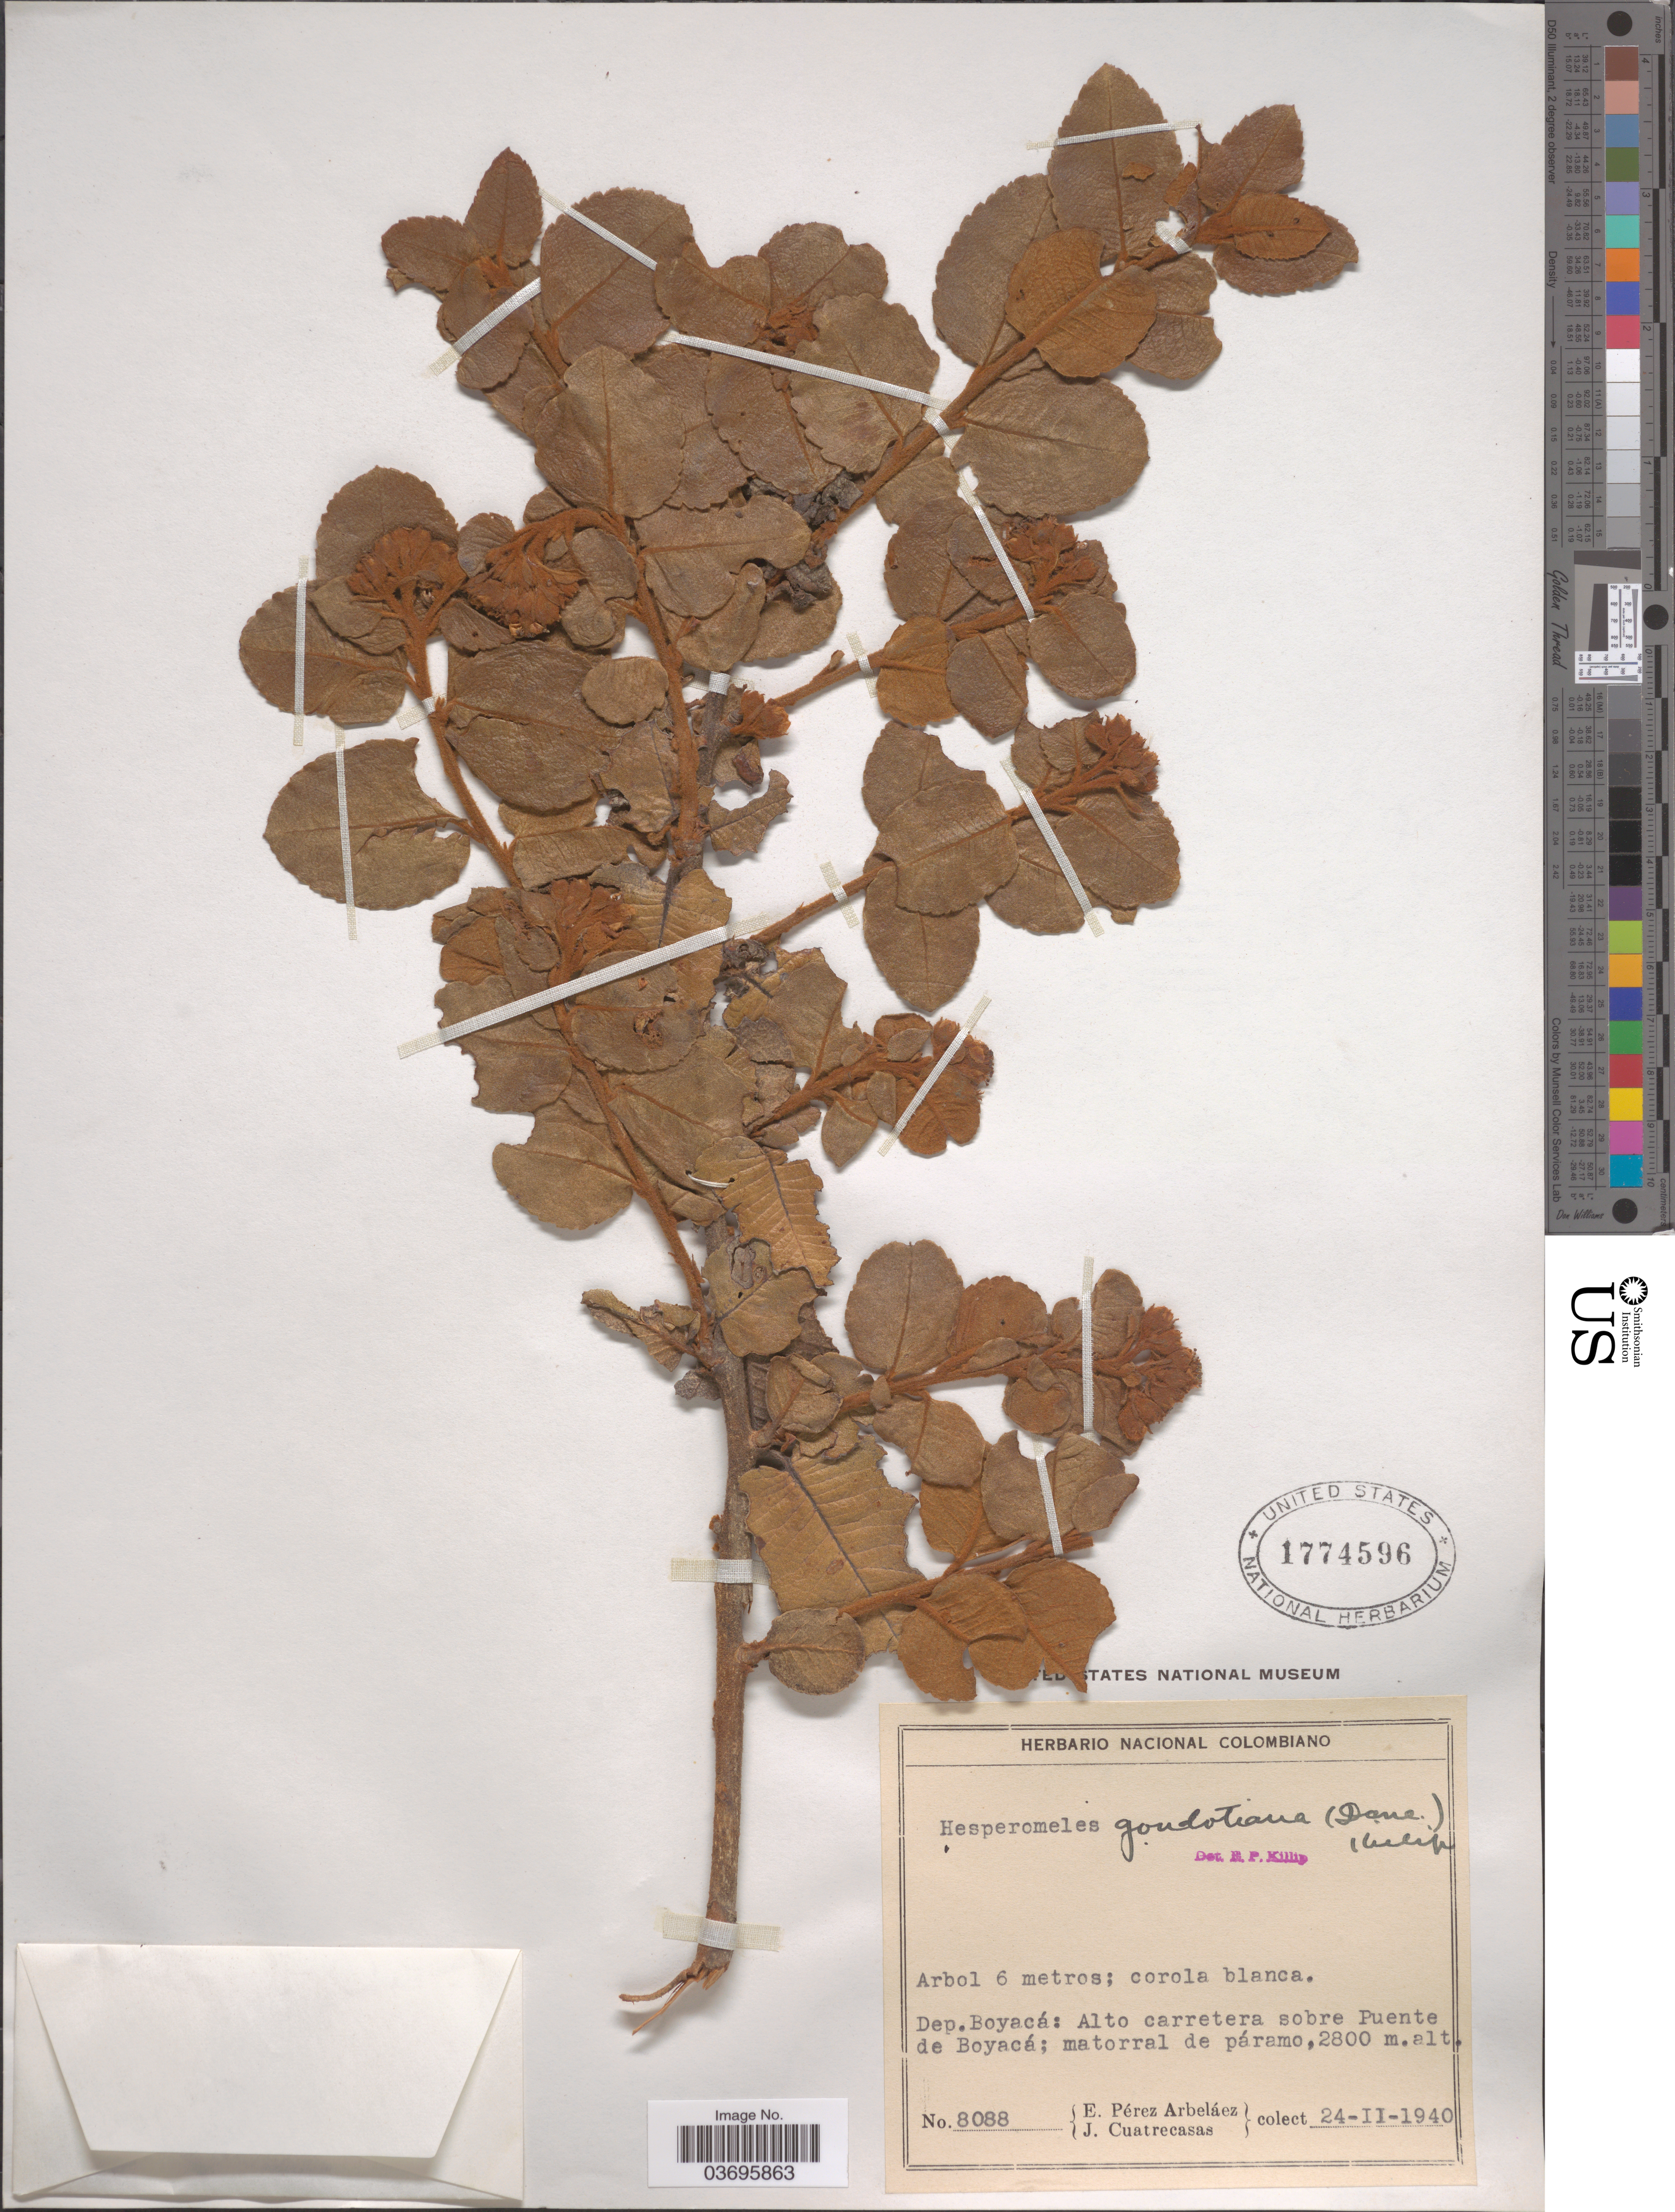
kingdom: Plantae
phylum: Tracheophyta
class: Magnoliopsida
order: Rosales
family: Rosaceae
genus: Hesperomeles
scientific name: Hesperomeles goudotiana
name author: Killip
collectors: E. Pérez Arbeláez & J. Cuatrecasas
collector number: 8088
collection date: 1940-02-24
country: Colombia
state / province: Boyacá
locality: Dep. Boyacá: Alto carretera sobre Puente de Boyacá.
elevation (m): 2800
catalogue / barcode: US 1774596